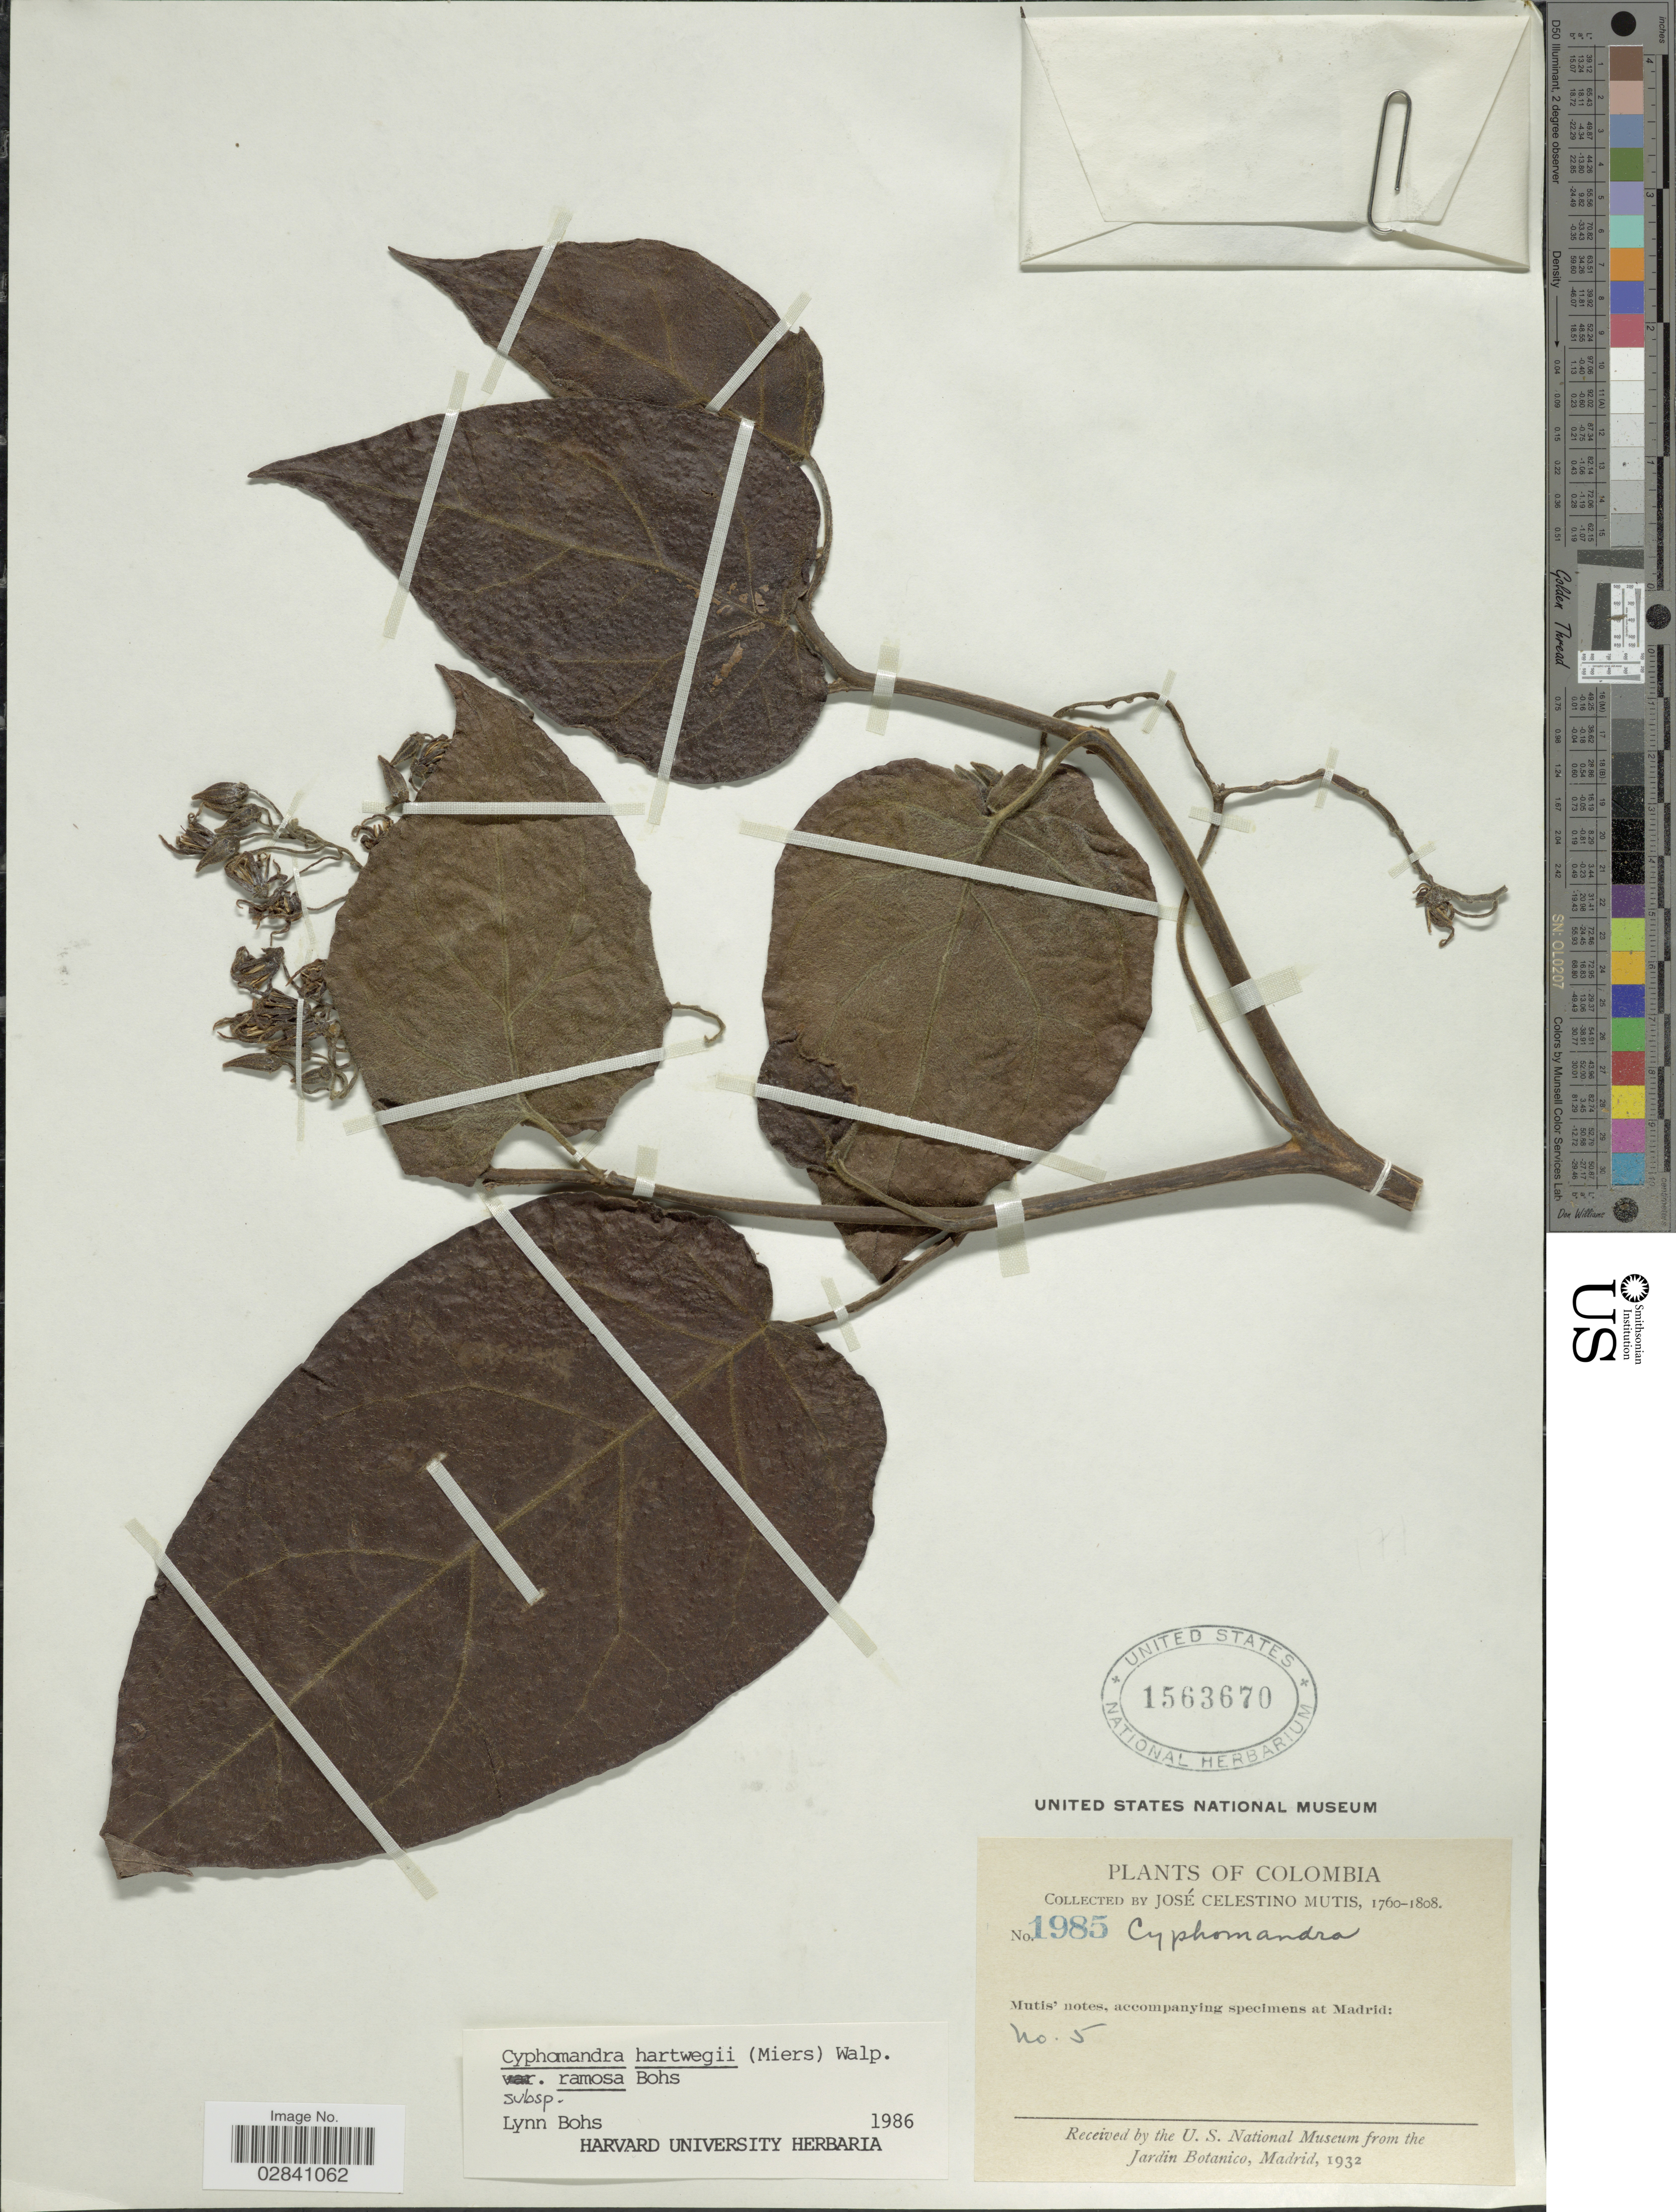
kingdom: Plantae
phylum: Tracheophyta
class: Magnoliopsida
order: Solanales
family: Solanaceae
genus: Cyphomandra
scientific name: Cyphomandra hartwegii subsp. ramosa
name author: Bohs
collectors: J. C. B. Mutis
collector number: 1985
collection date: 1760/1808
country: Colombia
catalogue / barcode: US 1563670